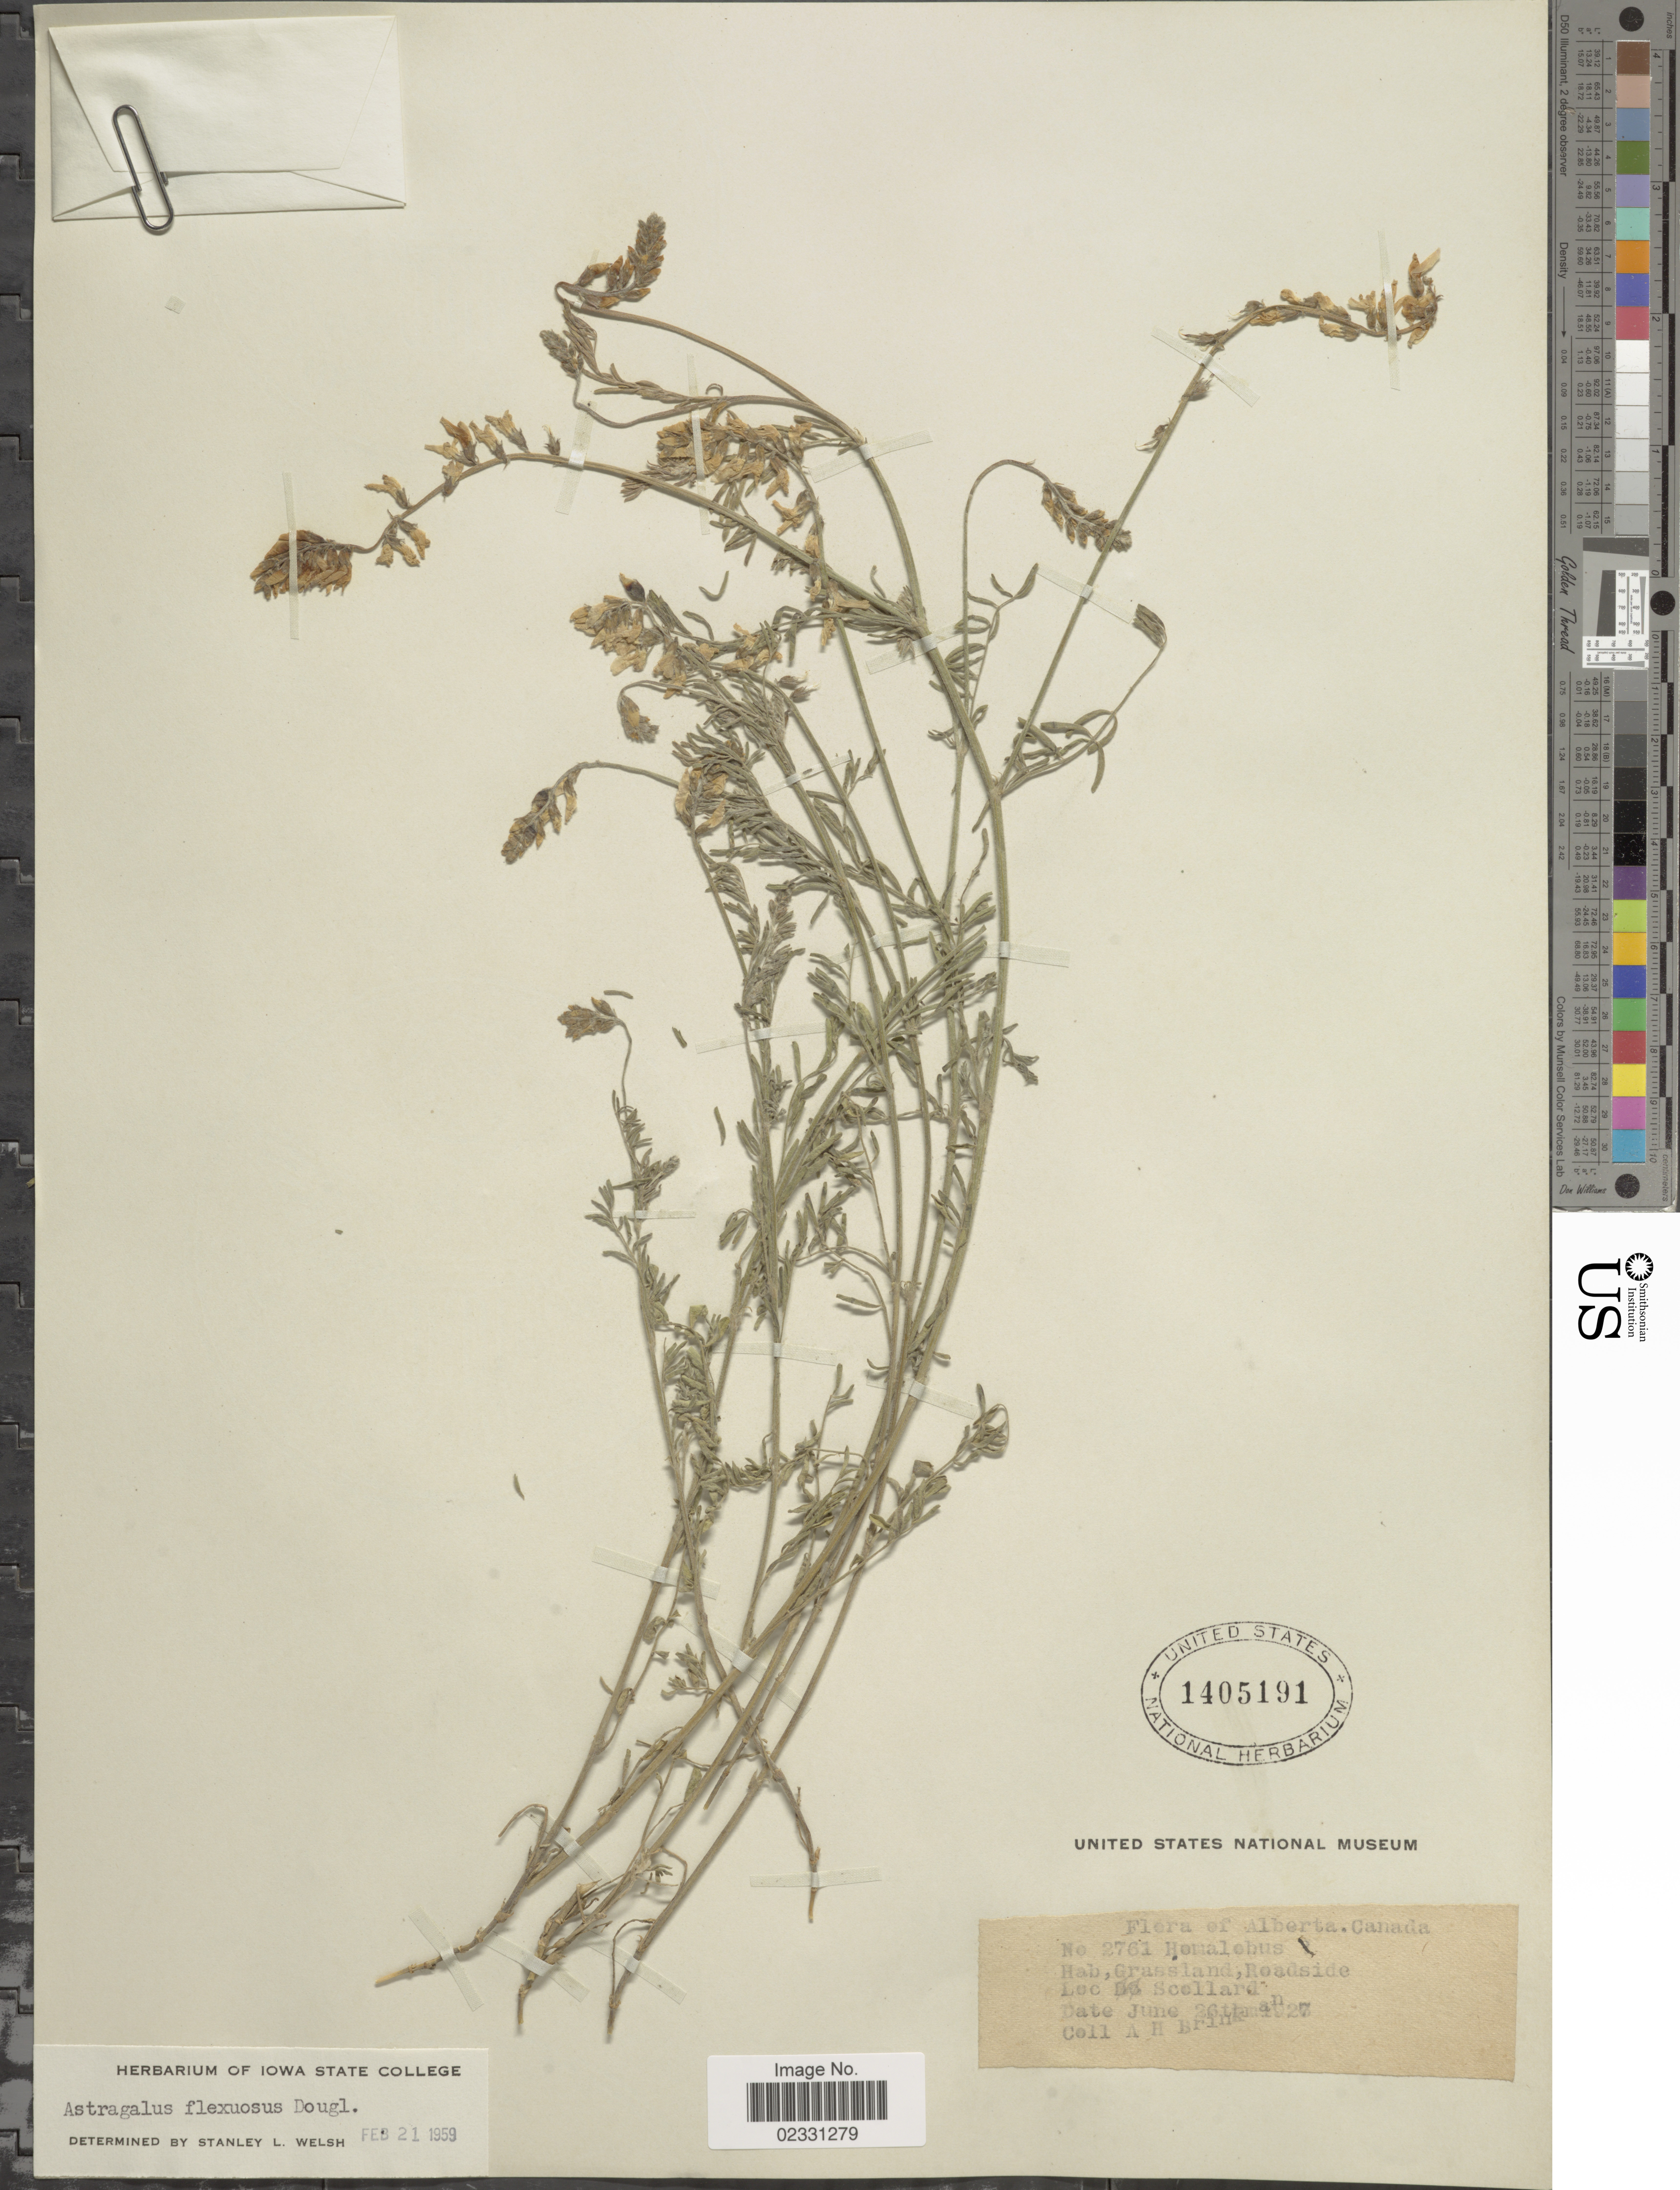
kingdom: Plantae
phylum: Tracheophyta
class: Magnoliopsida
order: Fabales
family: Fabaceae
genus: Astragalus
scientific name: Astragalus flexuosus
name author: (Hook.) Douglas ex G. Don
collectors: A. Brinkman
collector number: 2761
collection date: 1927-06-26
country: Canada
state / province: Alberta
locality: Scollard.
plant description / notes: Precise locality edit: Corrected "Scellard" to "Scollard."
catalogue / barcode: US 1405191